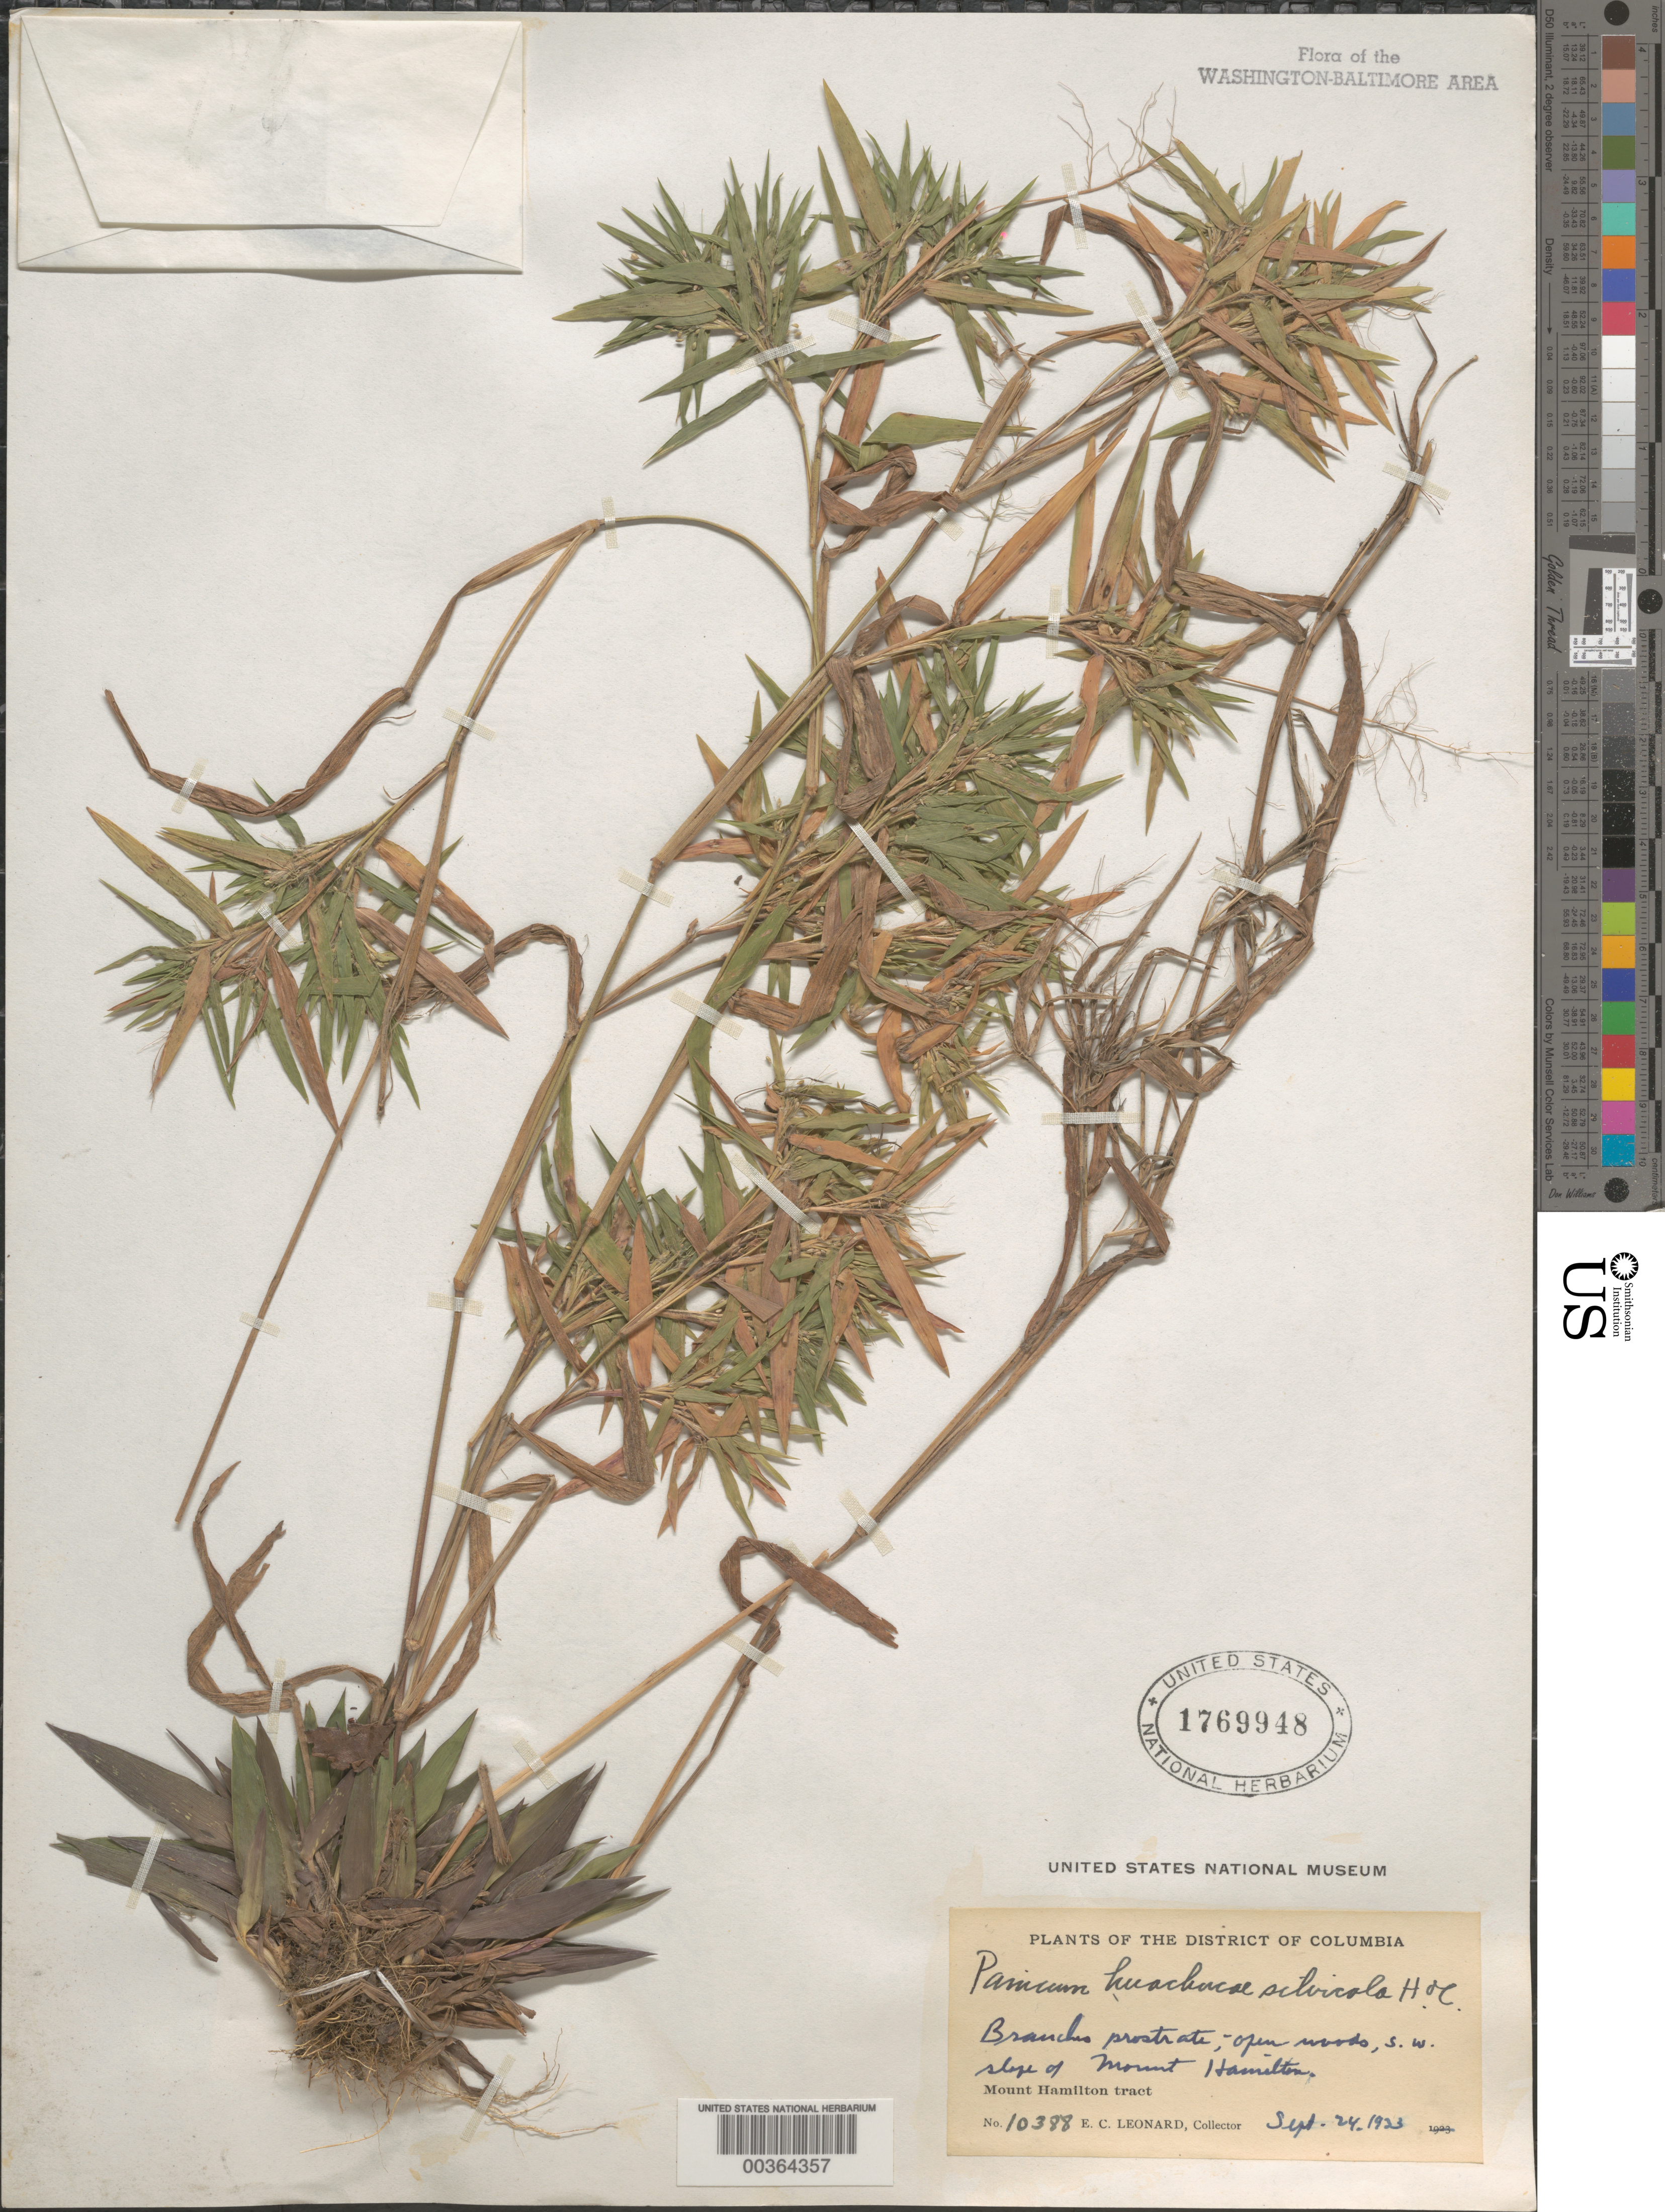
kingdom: Plantae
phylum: Tracheophyta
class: Liliopsida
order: Poales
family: Poaceae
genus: Dichanthelium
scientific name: Dichanthelium acuminatum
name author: (Sw.) Gould & C.A. Clark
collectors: E. C. Leonard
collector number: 10388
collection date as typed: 24 Sep 1933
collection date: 1933-09-24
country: United States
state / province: District of Columbia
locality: Mount Hamilton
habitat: Open woods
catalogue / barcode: US 1769948